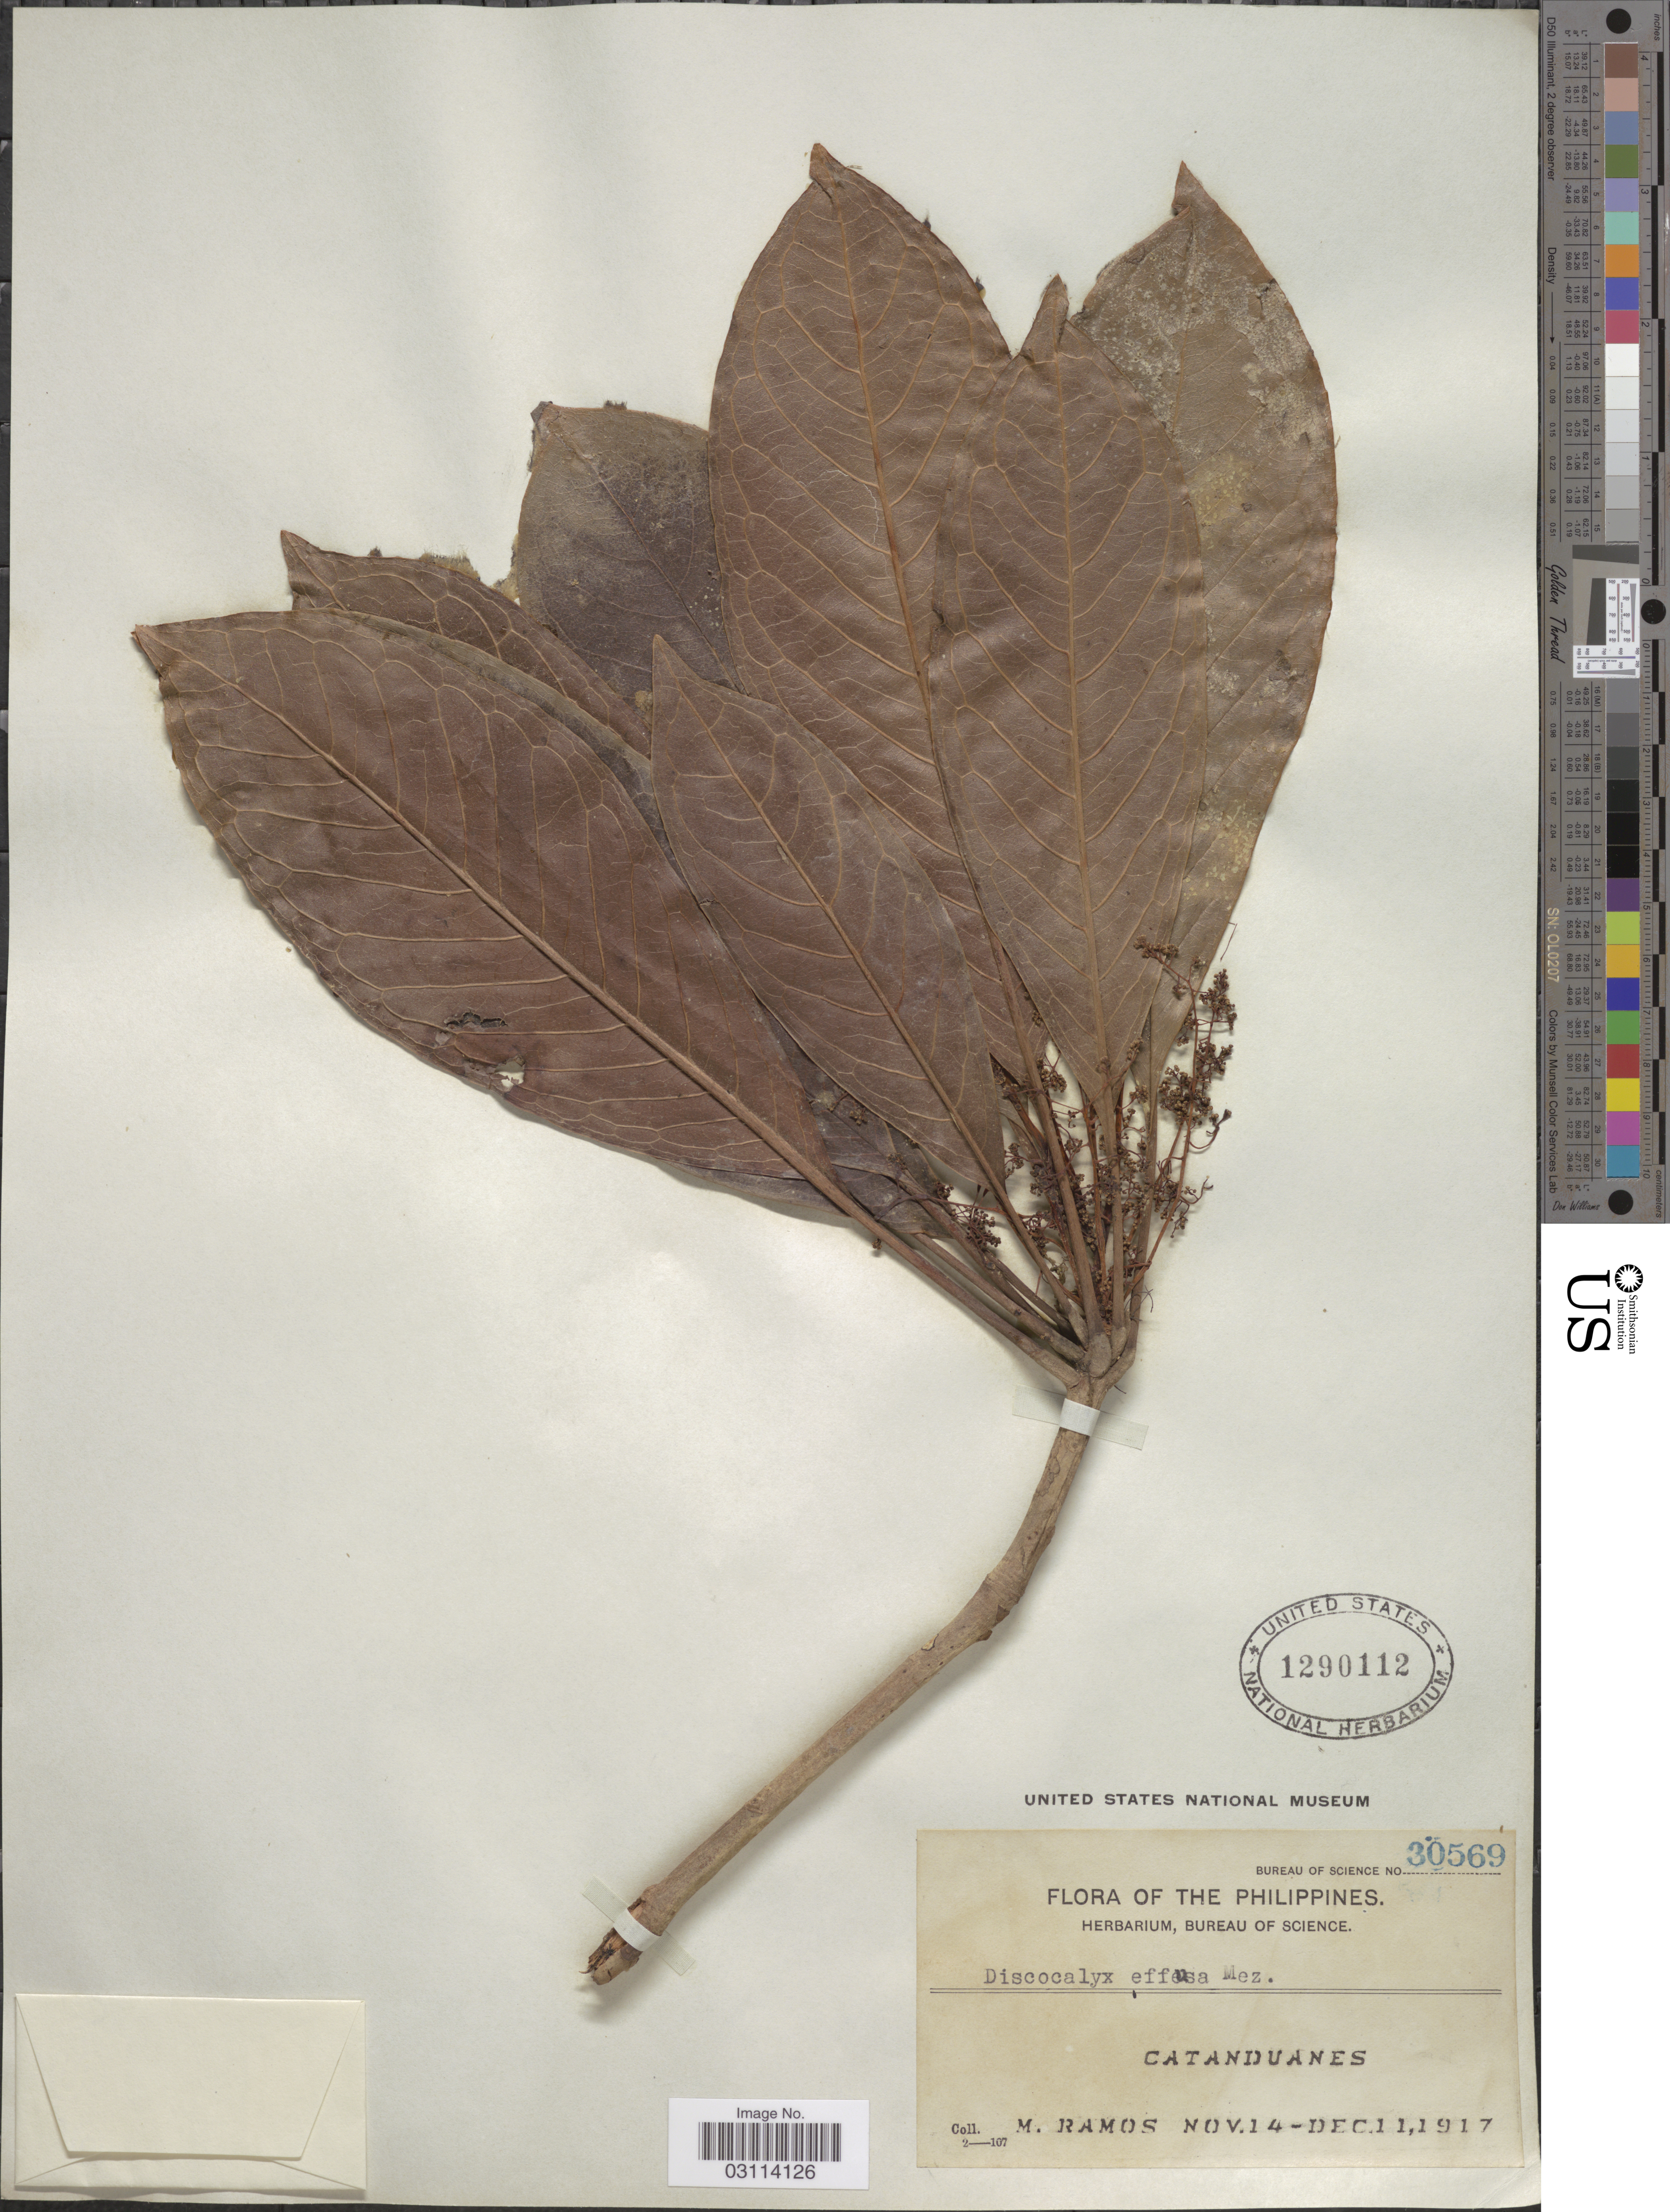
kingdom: Plantae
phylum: Tracheophyta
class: Magnoliopsida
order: Ericales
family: Primulaceae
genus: Discocalyx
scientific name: Discocalyx effusa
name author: Mez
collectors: M. Ramos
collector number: Bureau of Science 30569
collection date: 1917-11-14/1917-12-11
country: Philippines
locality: Cataduanes.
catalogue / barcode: US 1290112